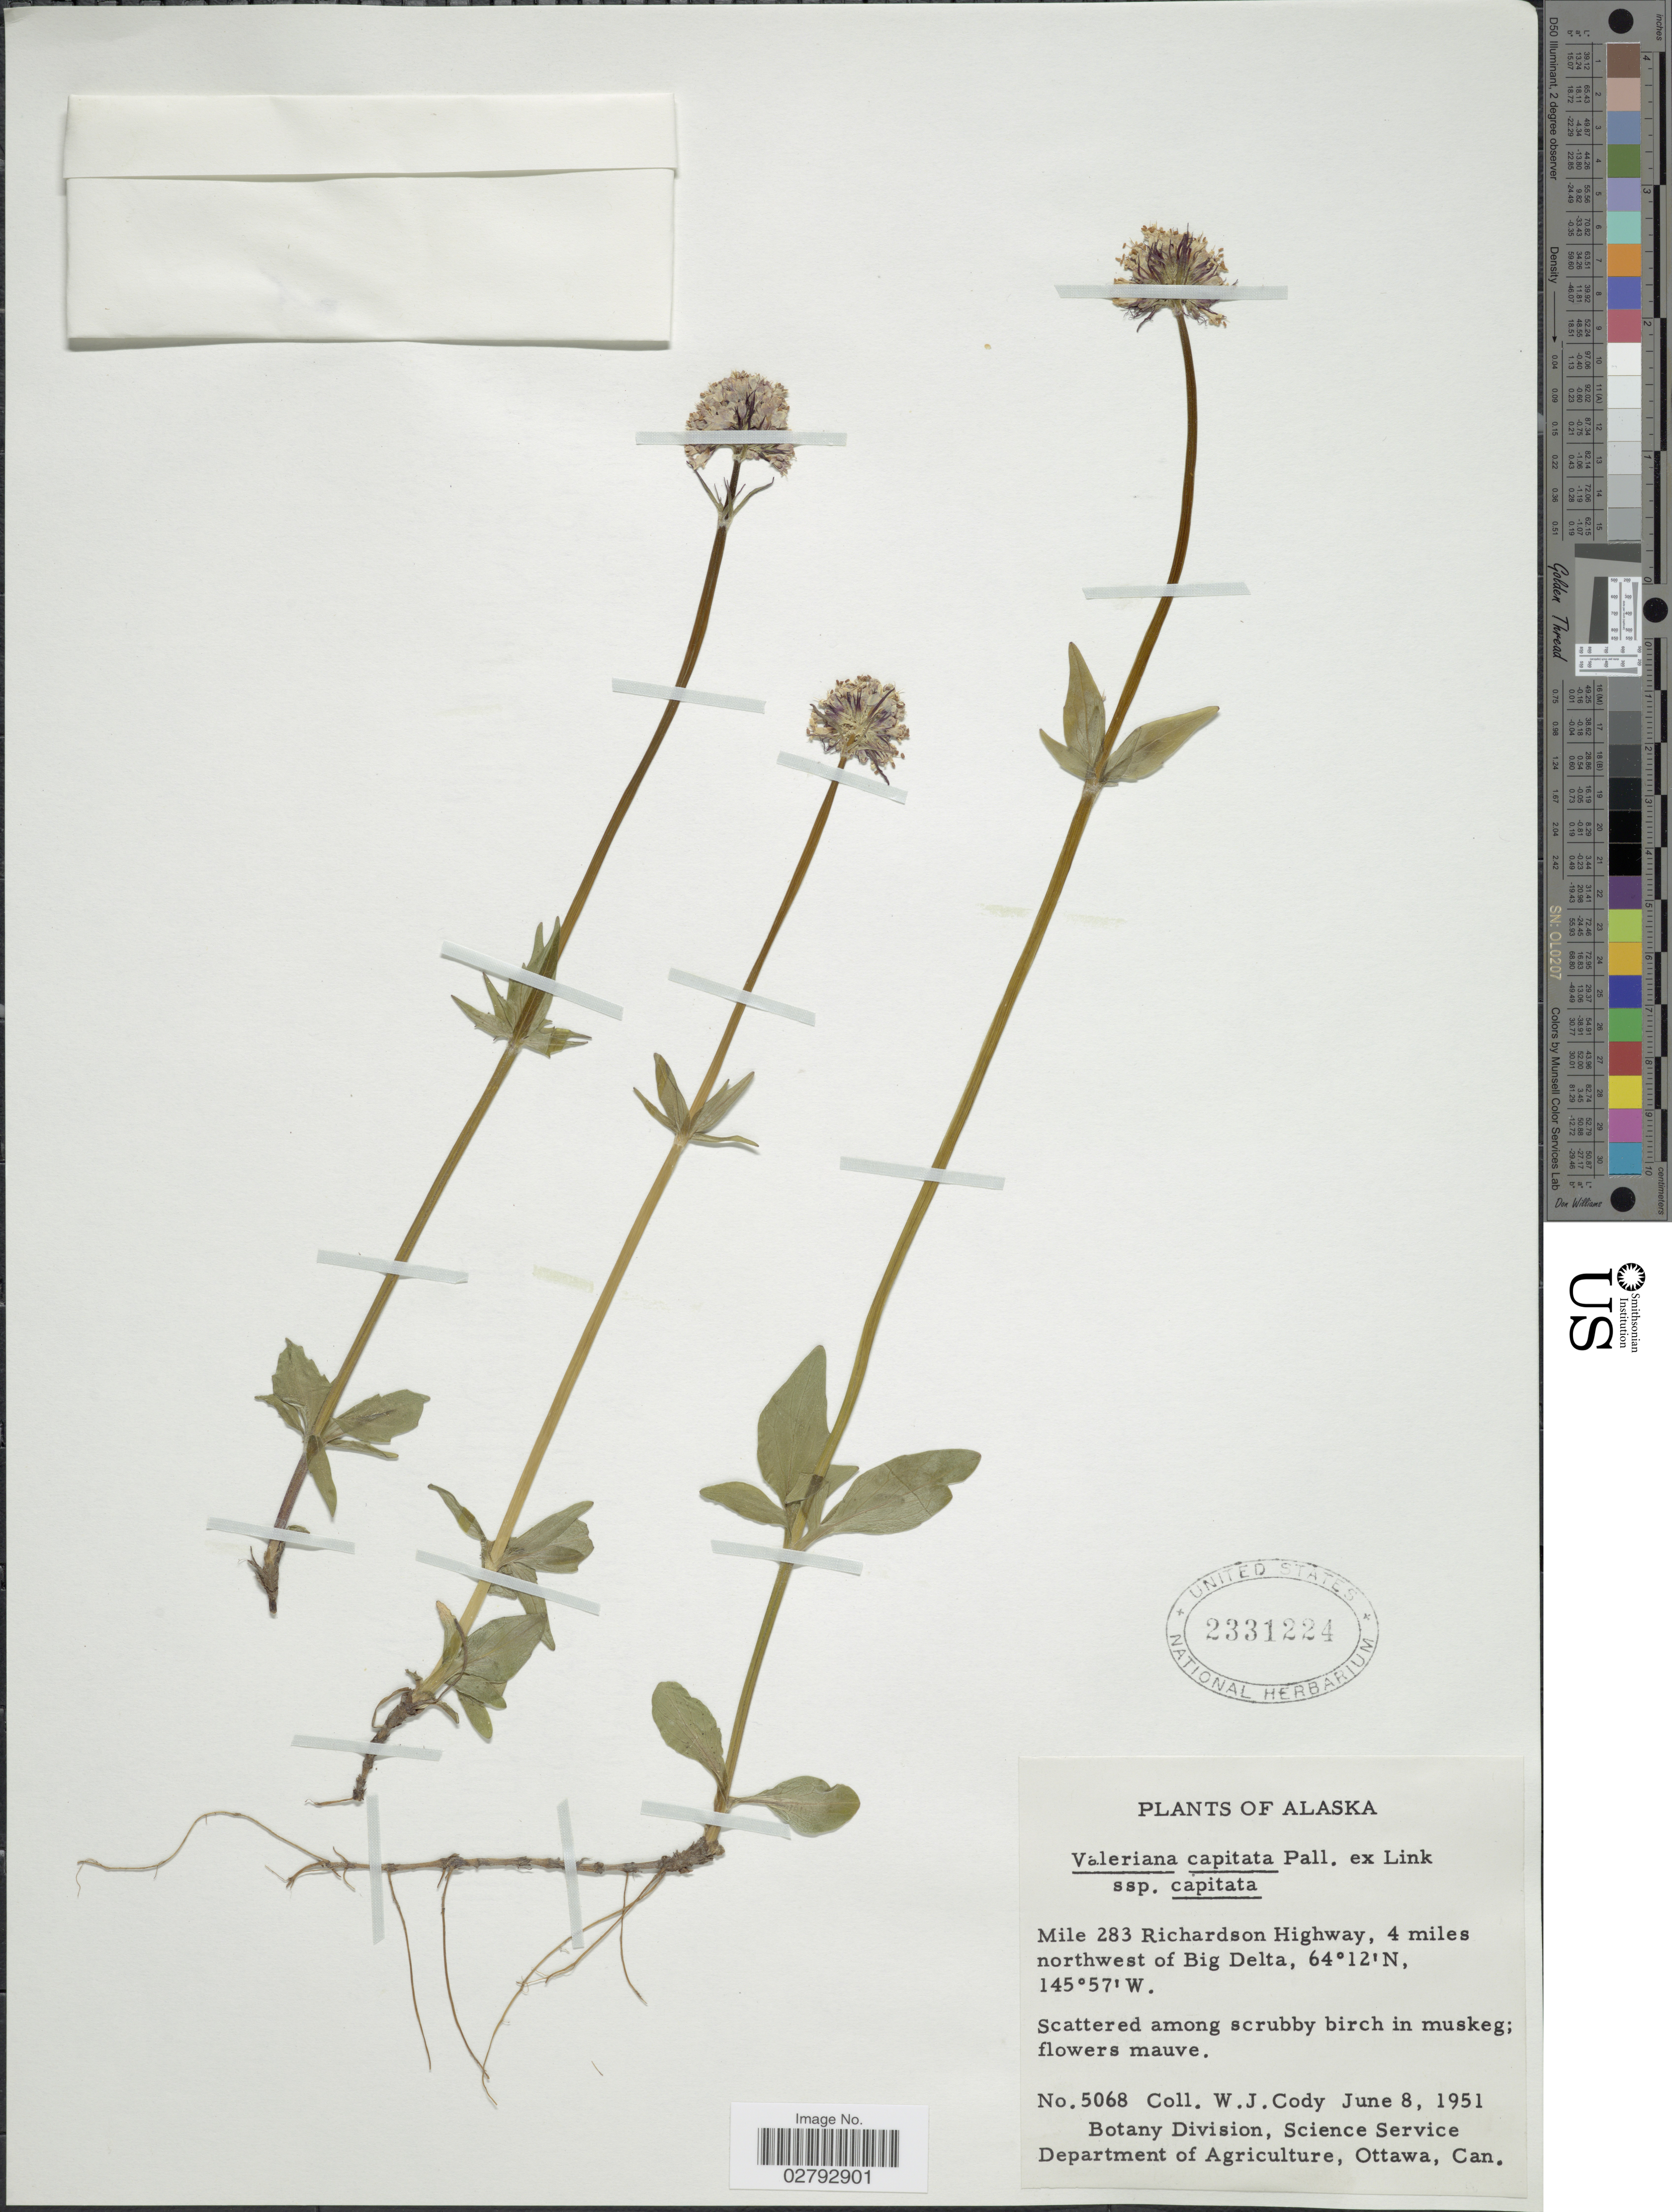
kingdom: Plantae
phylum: Tracheophyta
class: Magnoliopsida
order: Dipsacales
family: Caprifoliaceae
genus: Valeriana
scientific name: Valeriana capitata subsp. capitata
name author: Link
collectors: W. Cody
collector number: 5068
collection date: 1951-06-08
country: United States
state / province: Alaska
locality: Mile 283 Richardson Highway, 4 miles northwest of Big Delta.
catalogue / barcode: US 2331224